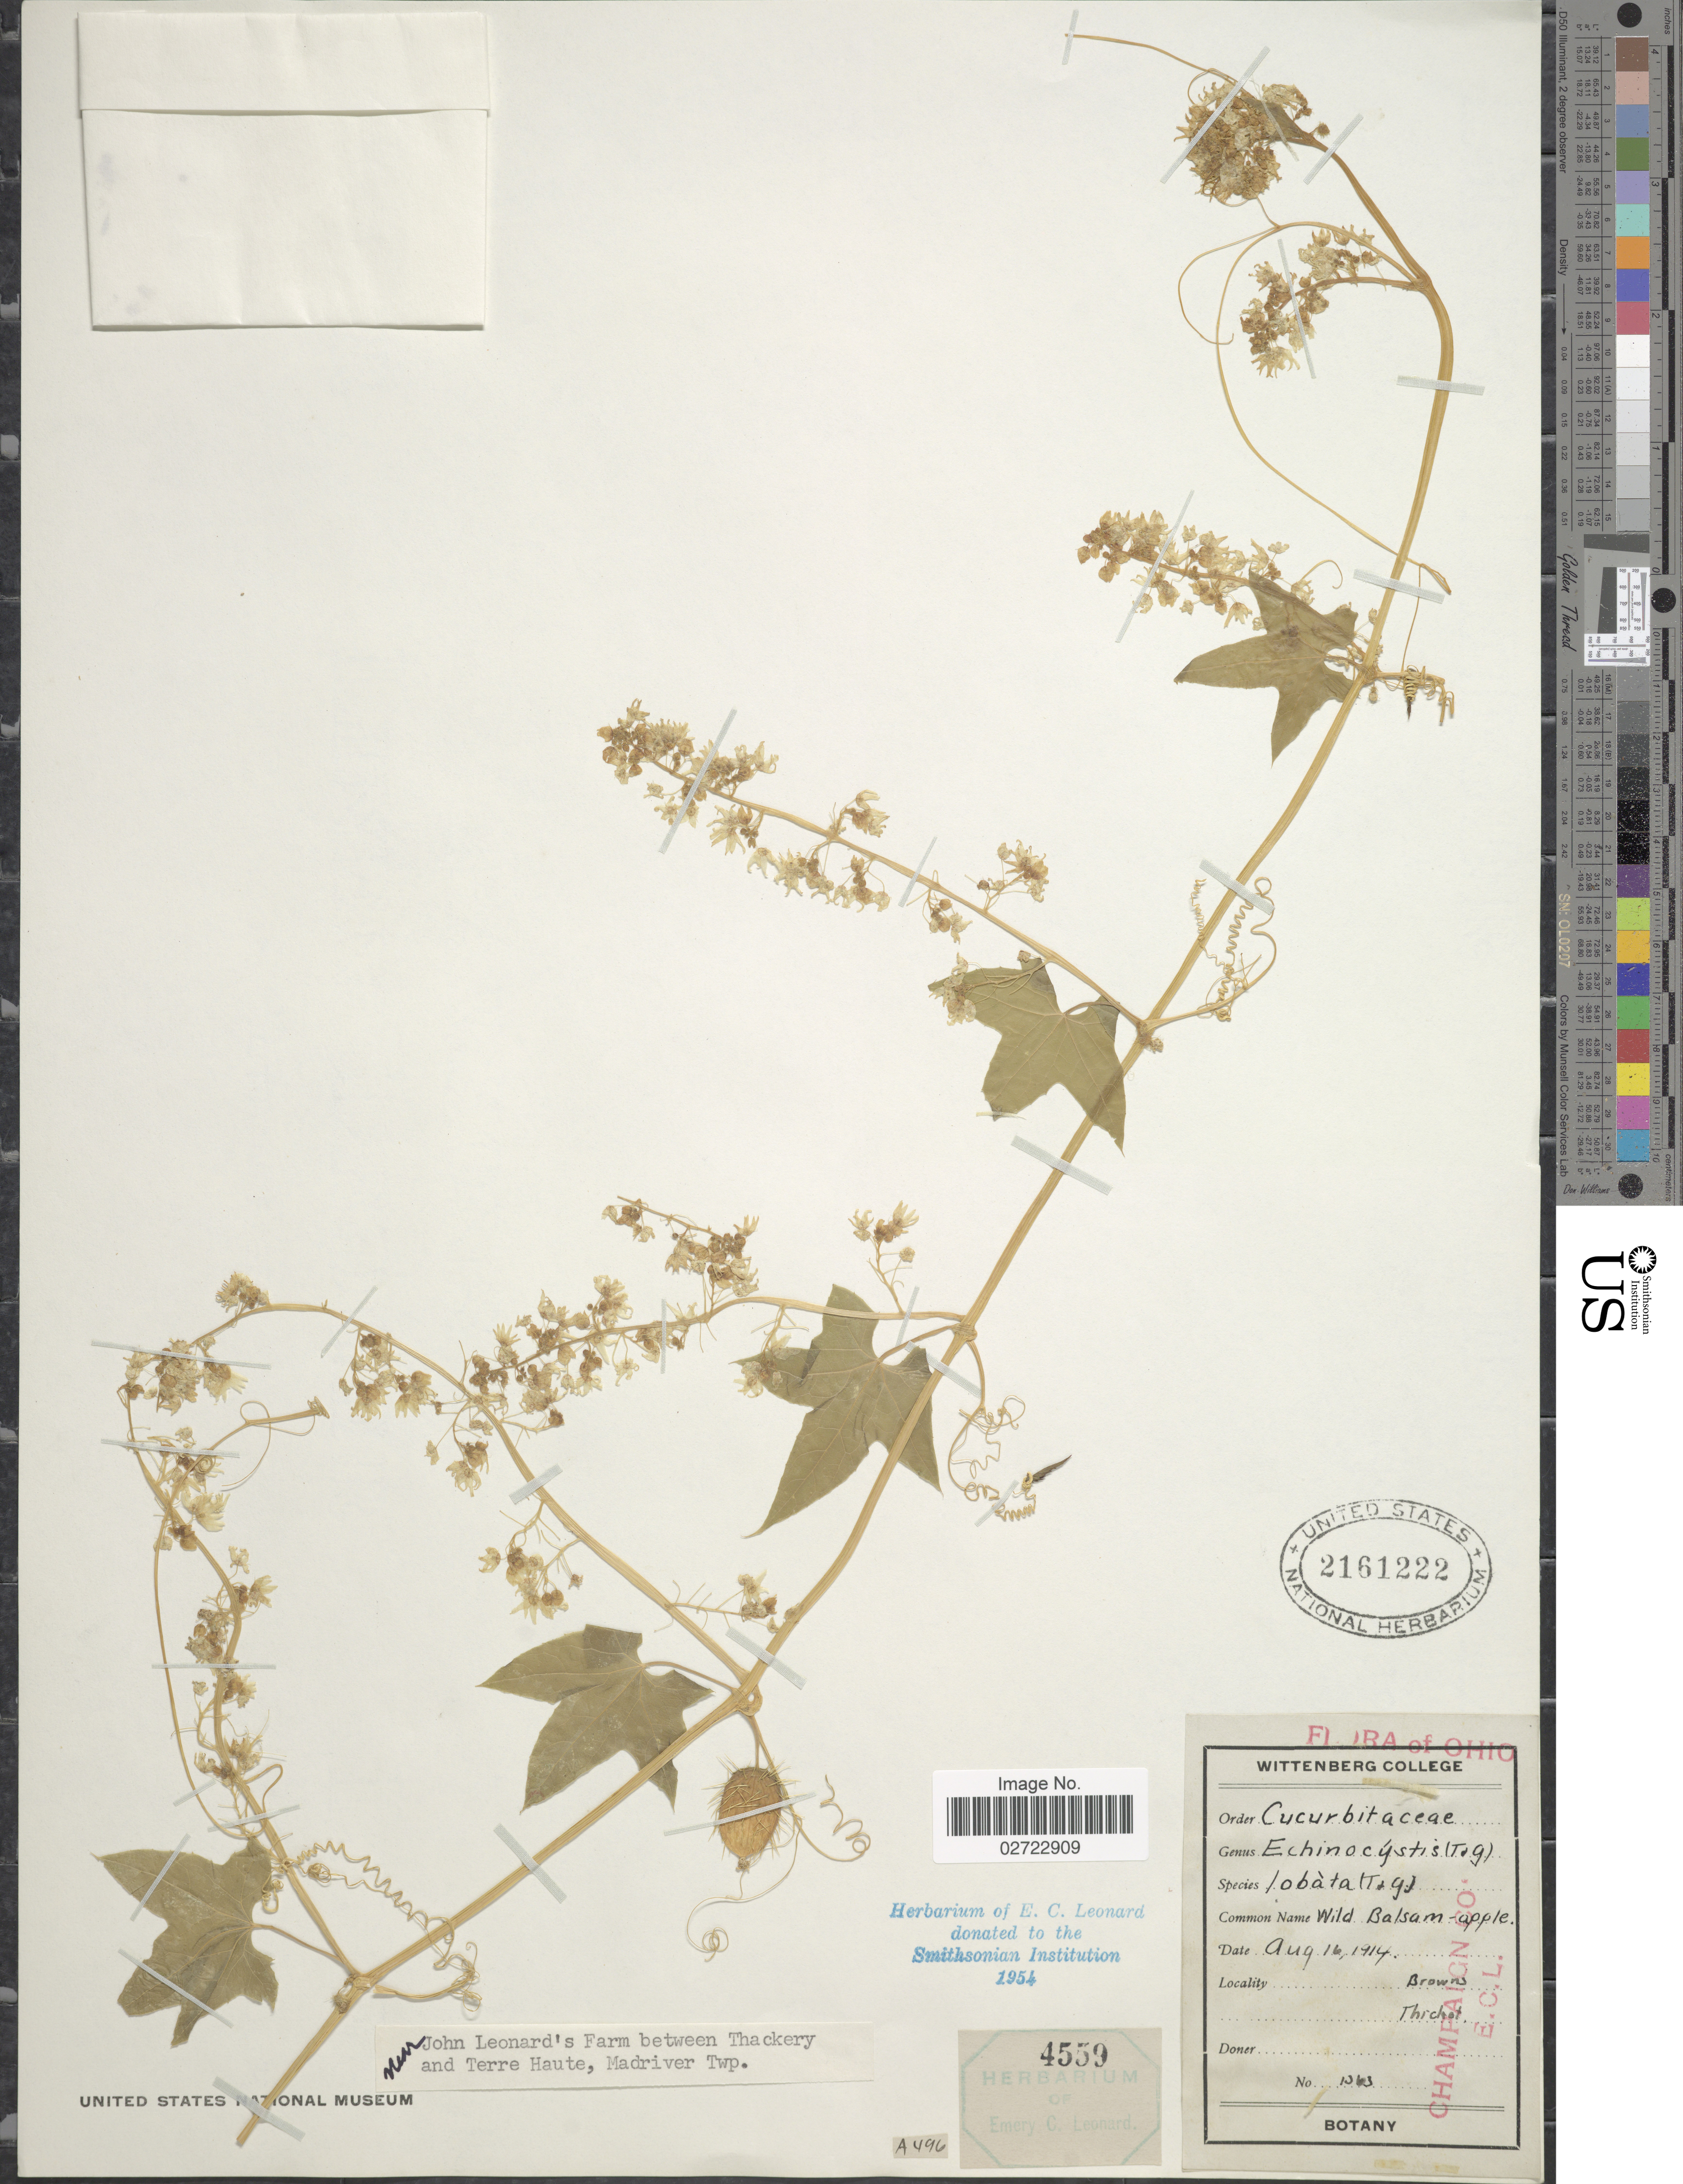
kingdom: Plantae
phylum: Tracheophyta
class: Magnoliopsida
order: Cucurbitales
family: Cucurbitaceae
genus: Echinocystis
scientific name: Echinocystis lobata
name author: (Michx.) Torr. & A. Gray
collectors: E. C. Leonard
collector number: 1363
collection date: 1914-08-16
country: United States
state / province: Ohio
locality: Browns, Thicket. Near John Leonard's Farm between Thackery and Terre Haute, Madriver Twp.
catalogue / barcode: US 2161222